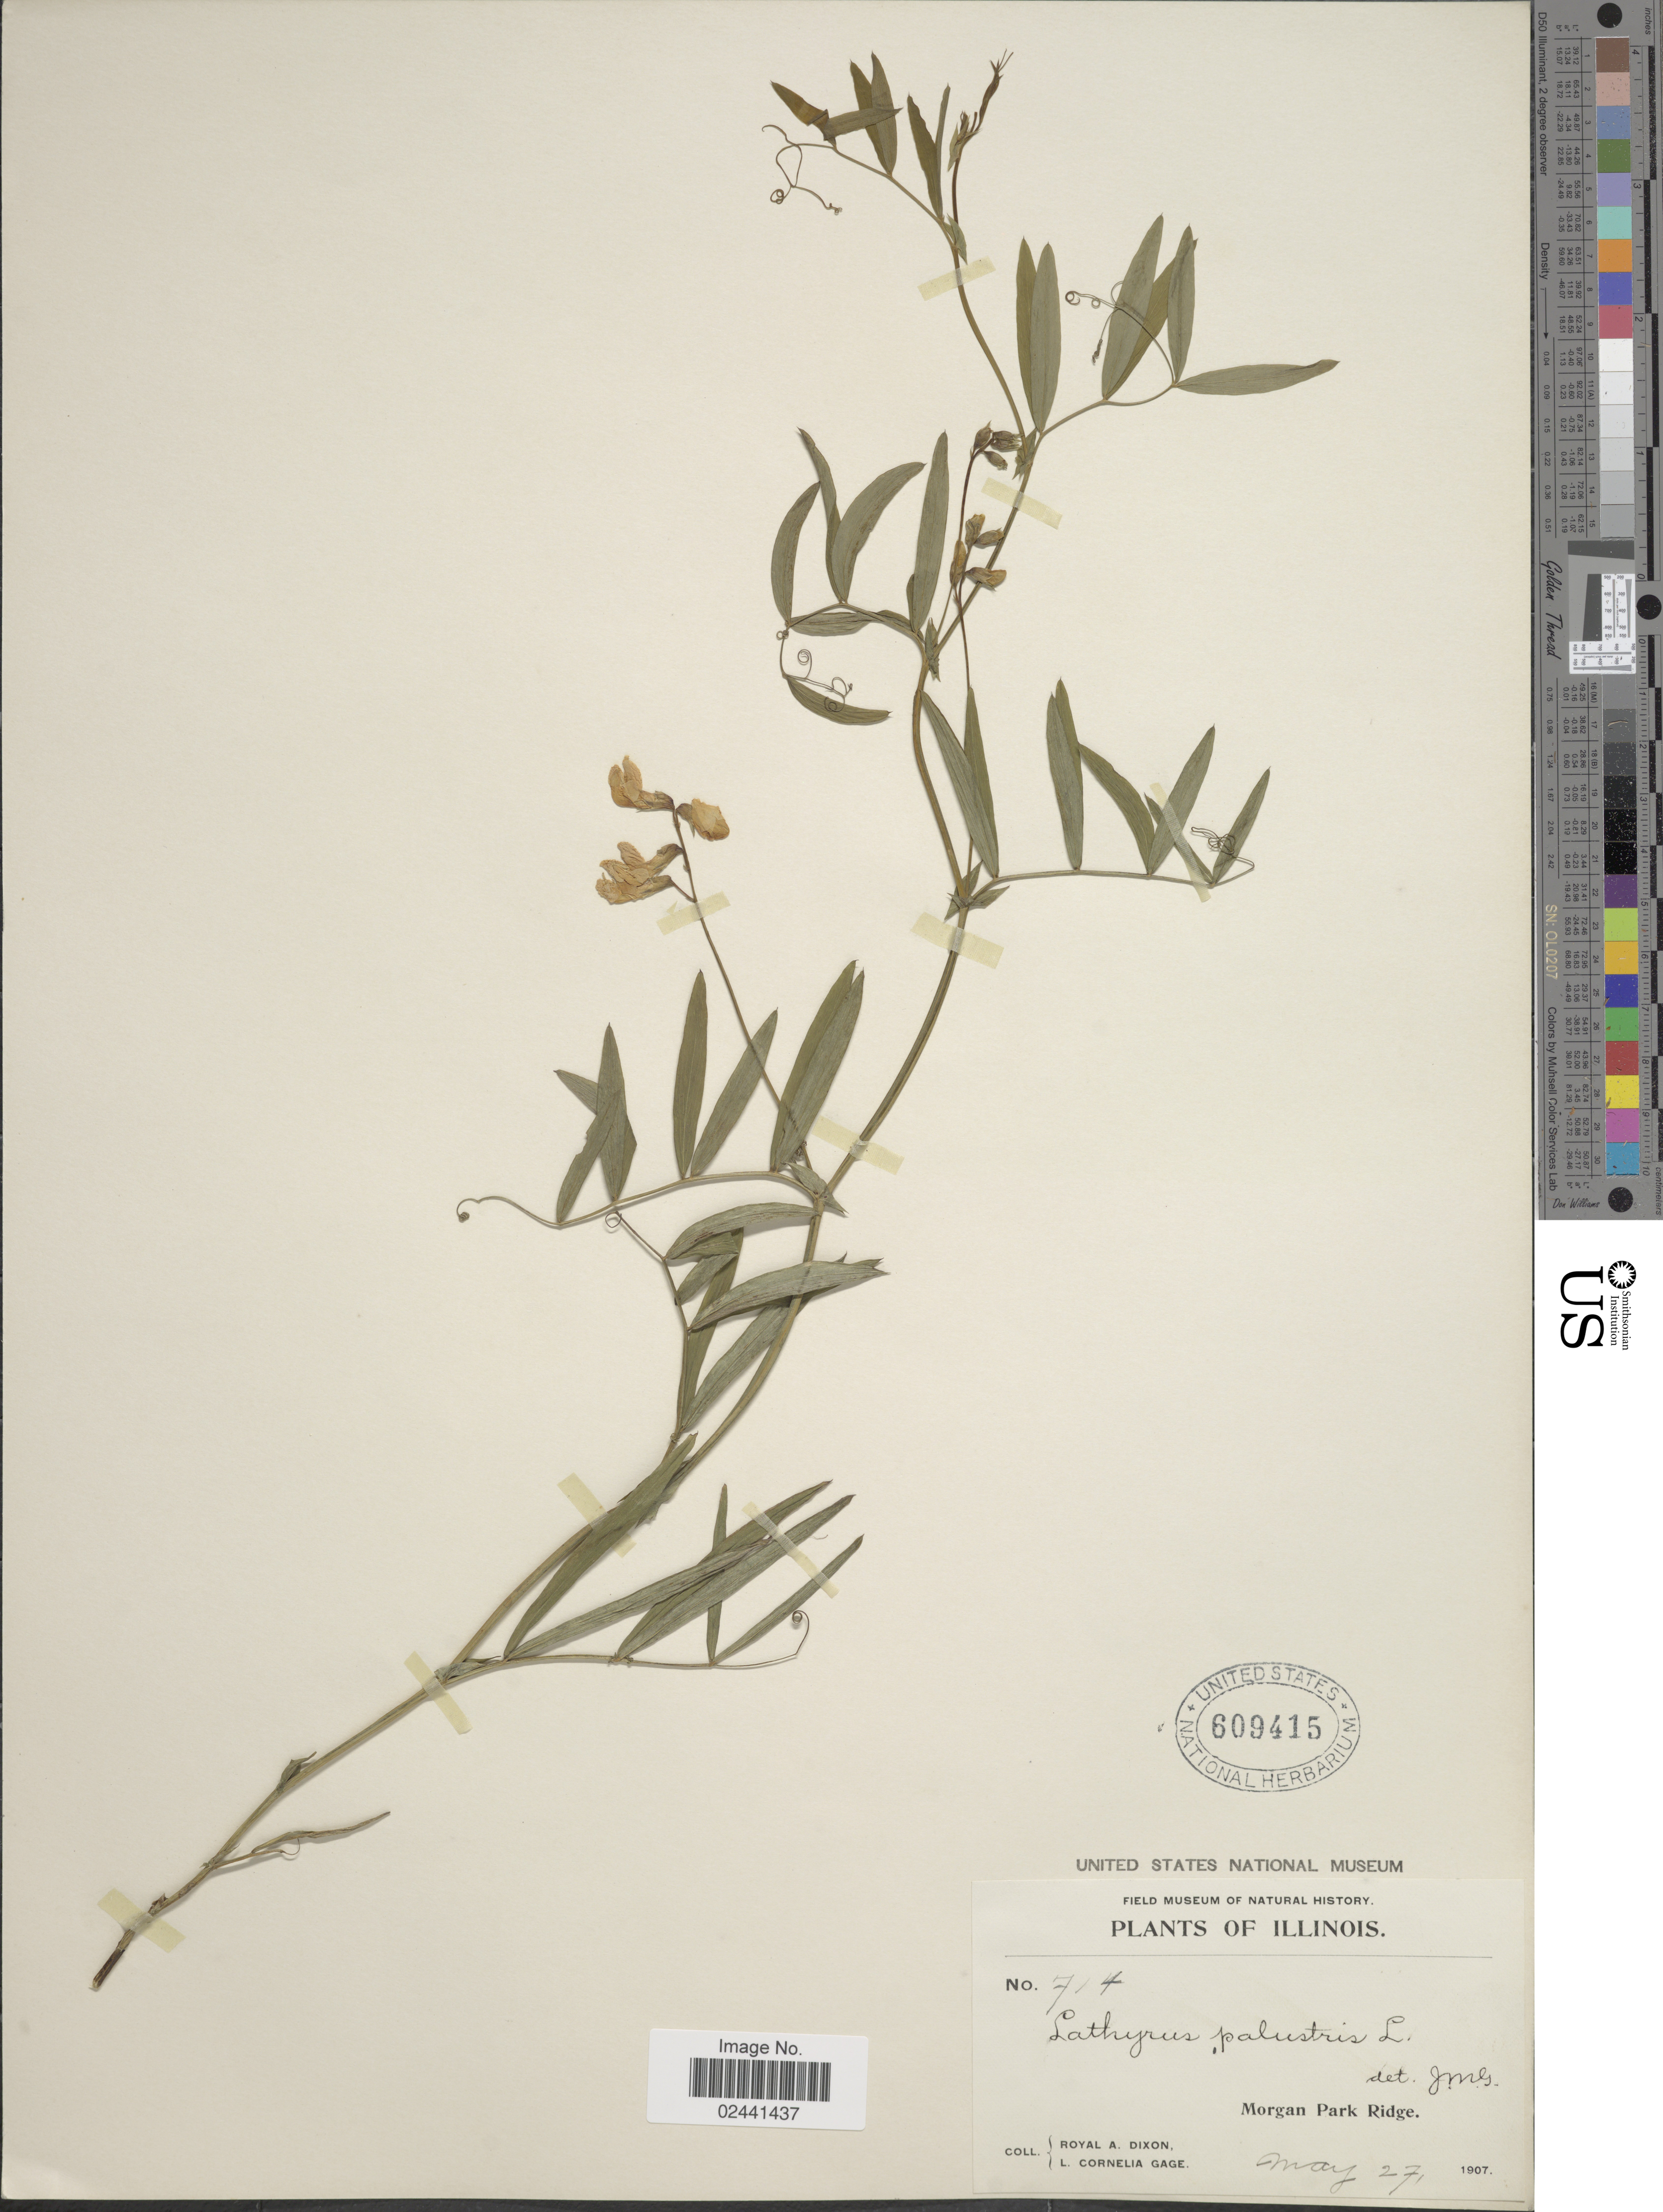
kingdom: Plantae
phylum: Tracheophyta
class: Magnoliopsida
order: Fabales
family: Fabaceae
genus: Lathyrus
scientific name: Lathyrus palustris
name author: L.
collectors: R. A. Dixon & L. Gage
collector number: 714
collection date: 1907-05-27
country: United States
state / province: Illinois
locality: Morgan Park Ridge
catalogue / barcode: US 609415